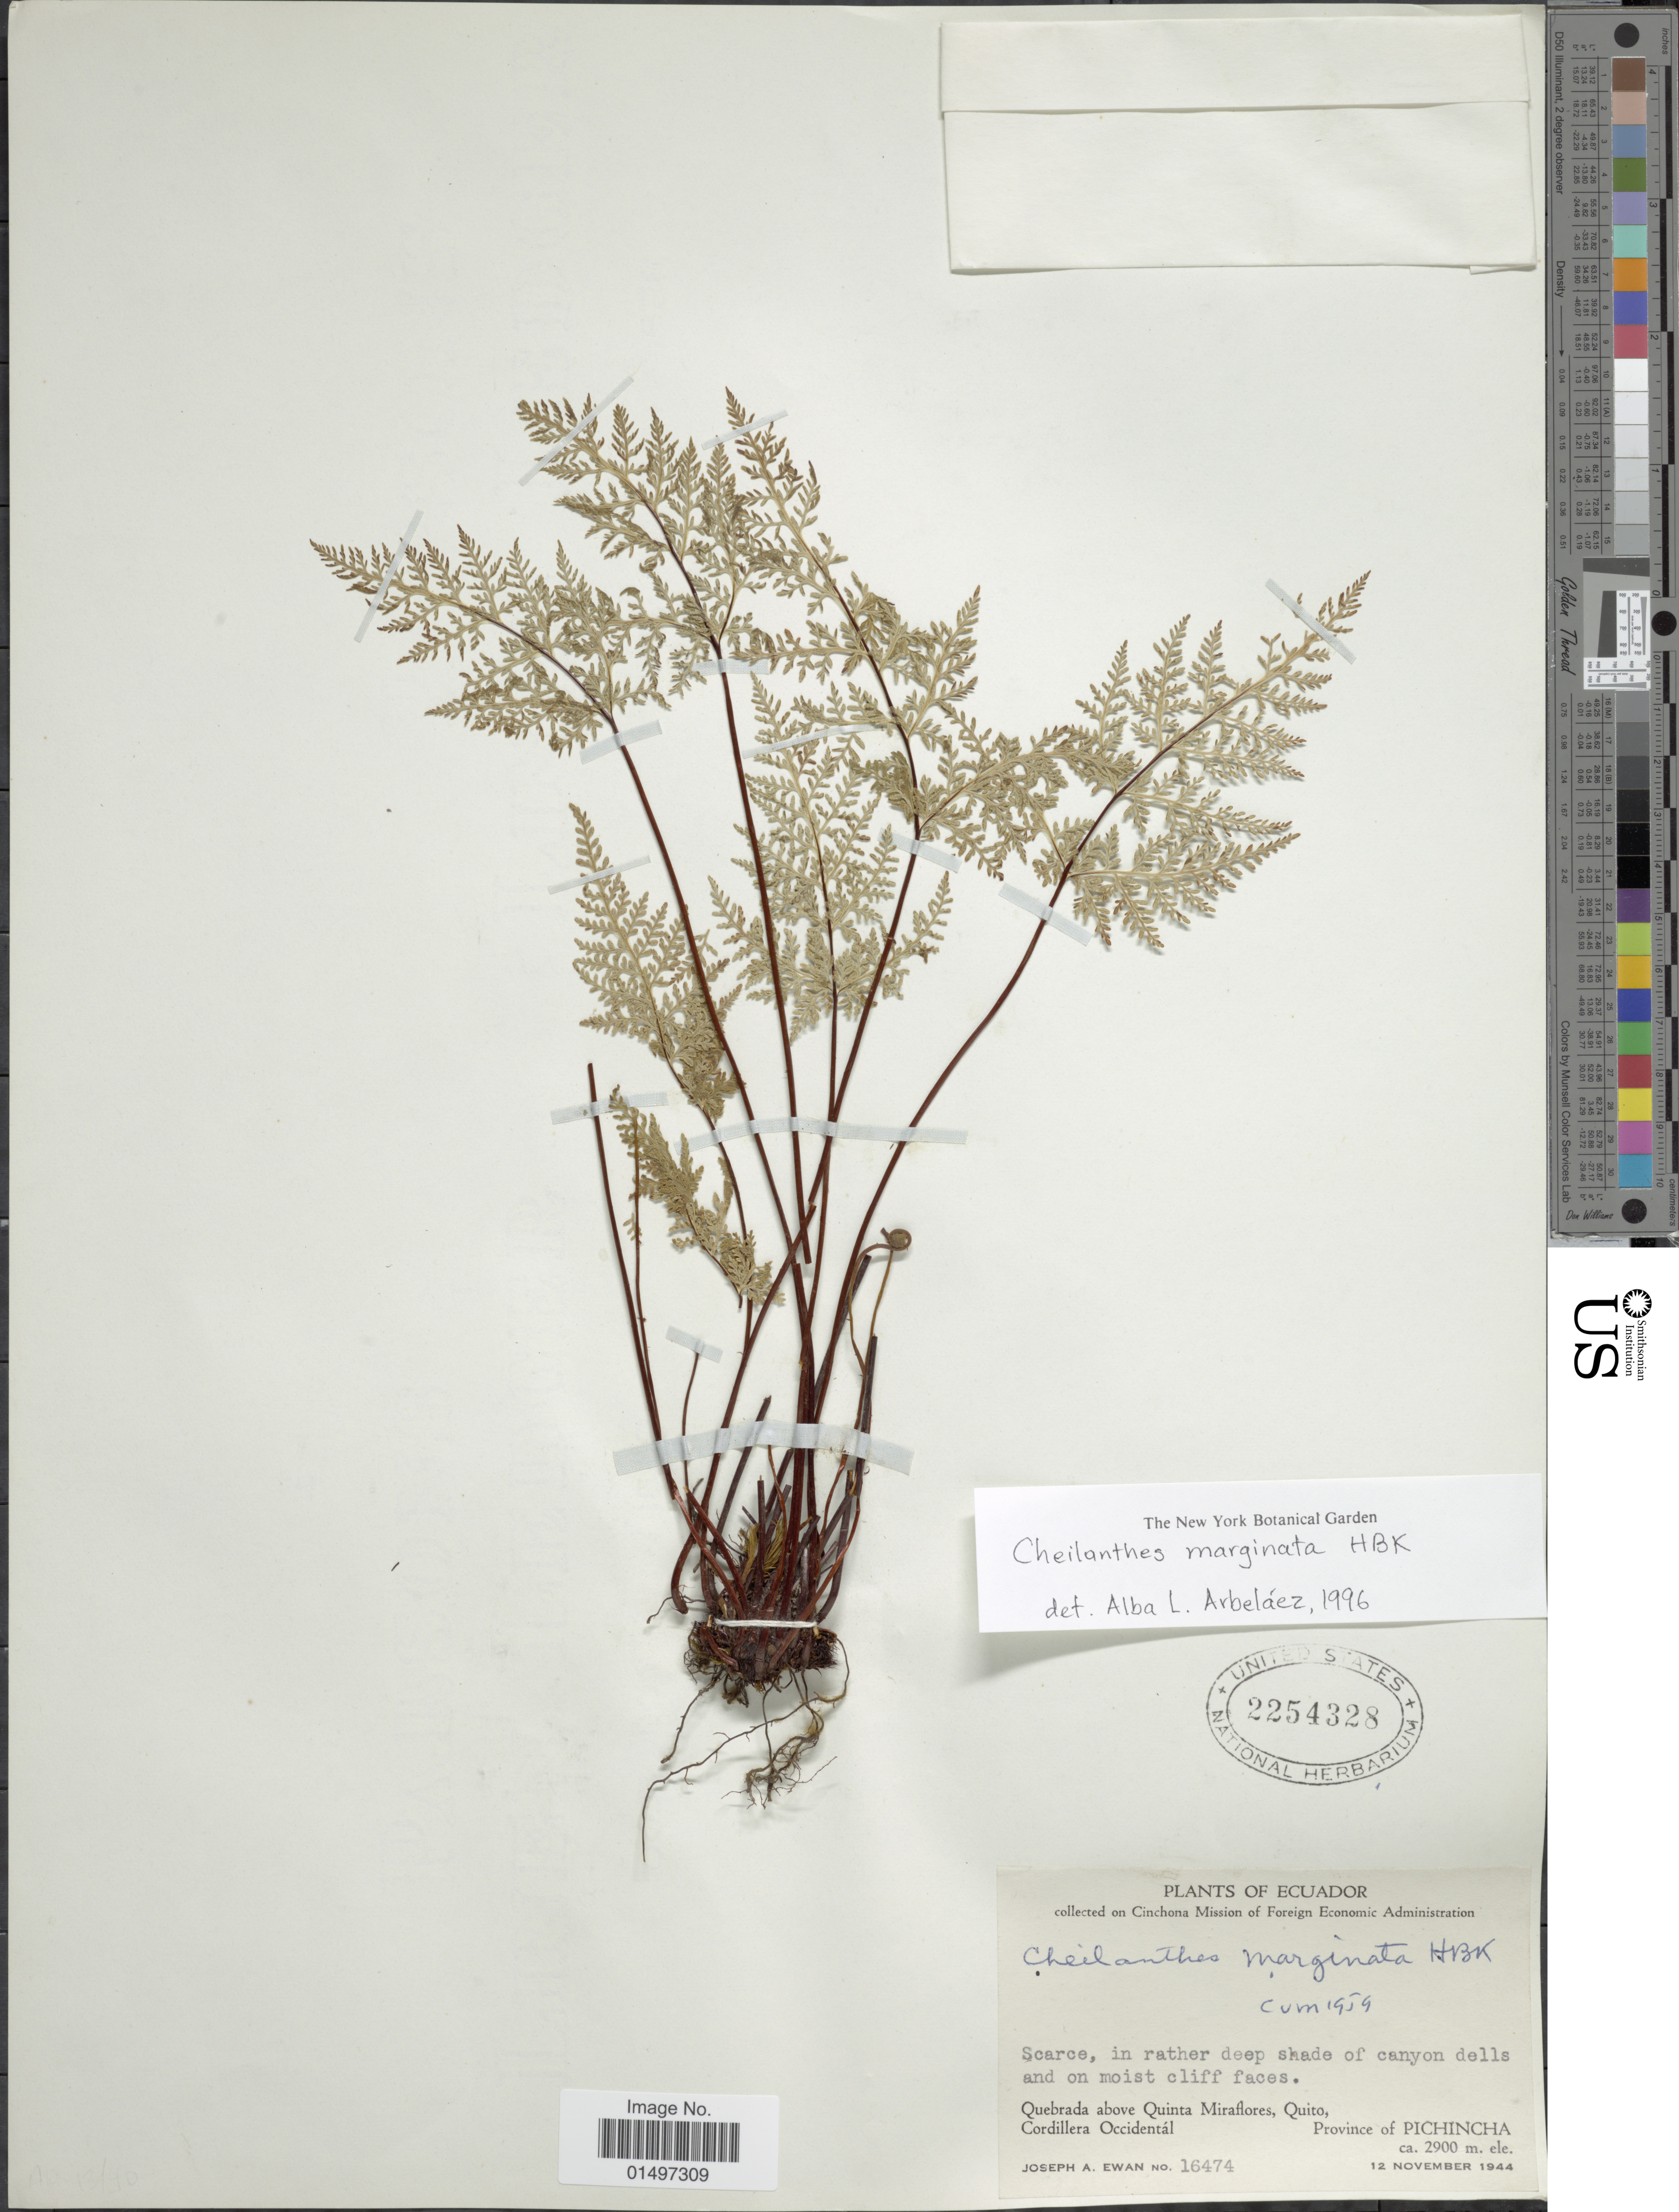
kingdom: Plantae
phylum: Tracheophyta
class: Polypodiopsida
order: Polypodiales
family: Pteridaceae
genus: Gaga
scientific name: Gaga marginata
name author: (Kunth) Fay W. Li & Windham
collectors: J. A. Ewan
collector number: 16474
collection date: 1944-11-12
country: Ecuador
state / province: Pichincha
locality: Quebrada above Quinta Miraflores, Quito, Cordillera Occidental. Province of Pichincha.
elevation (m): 2900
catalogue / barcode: US 2254328